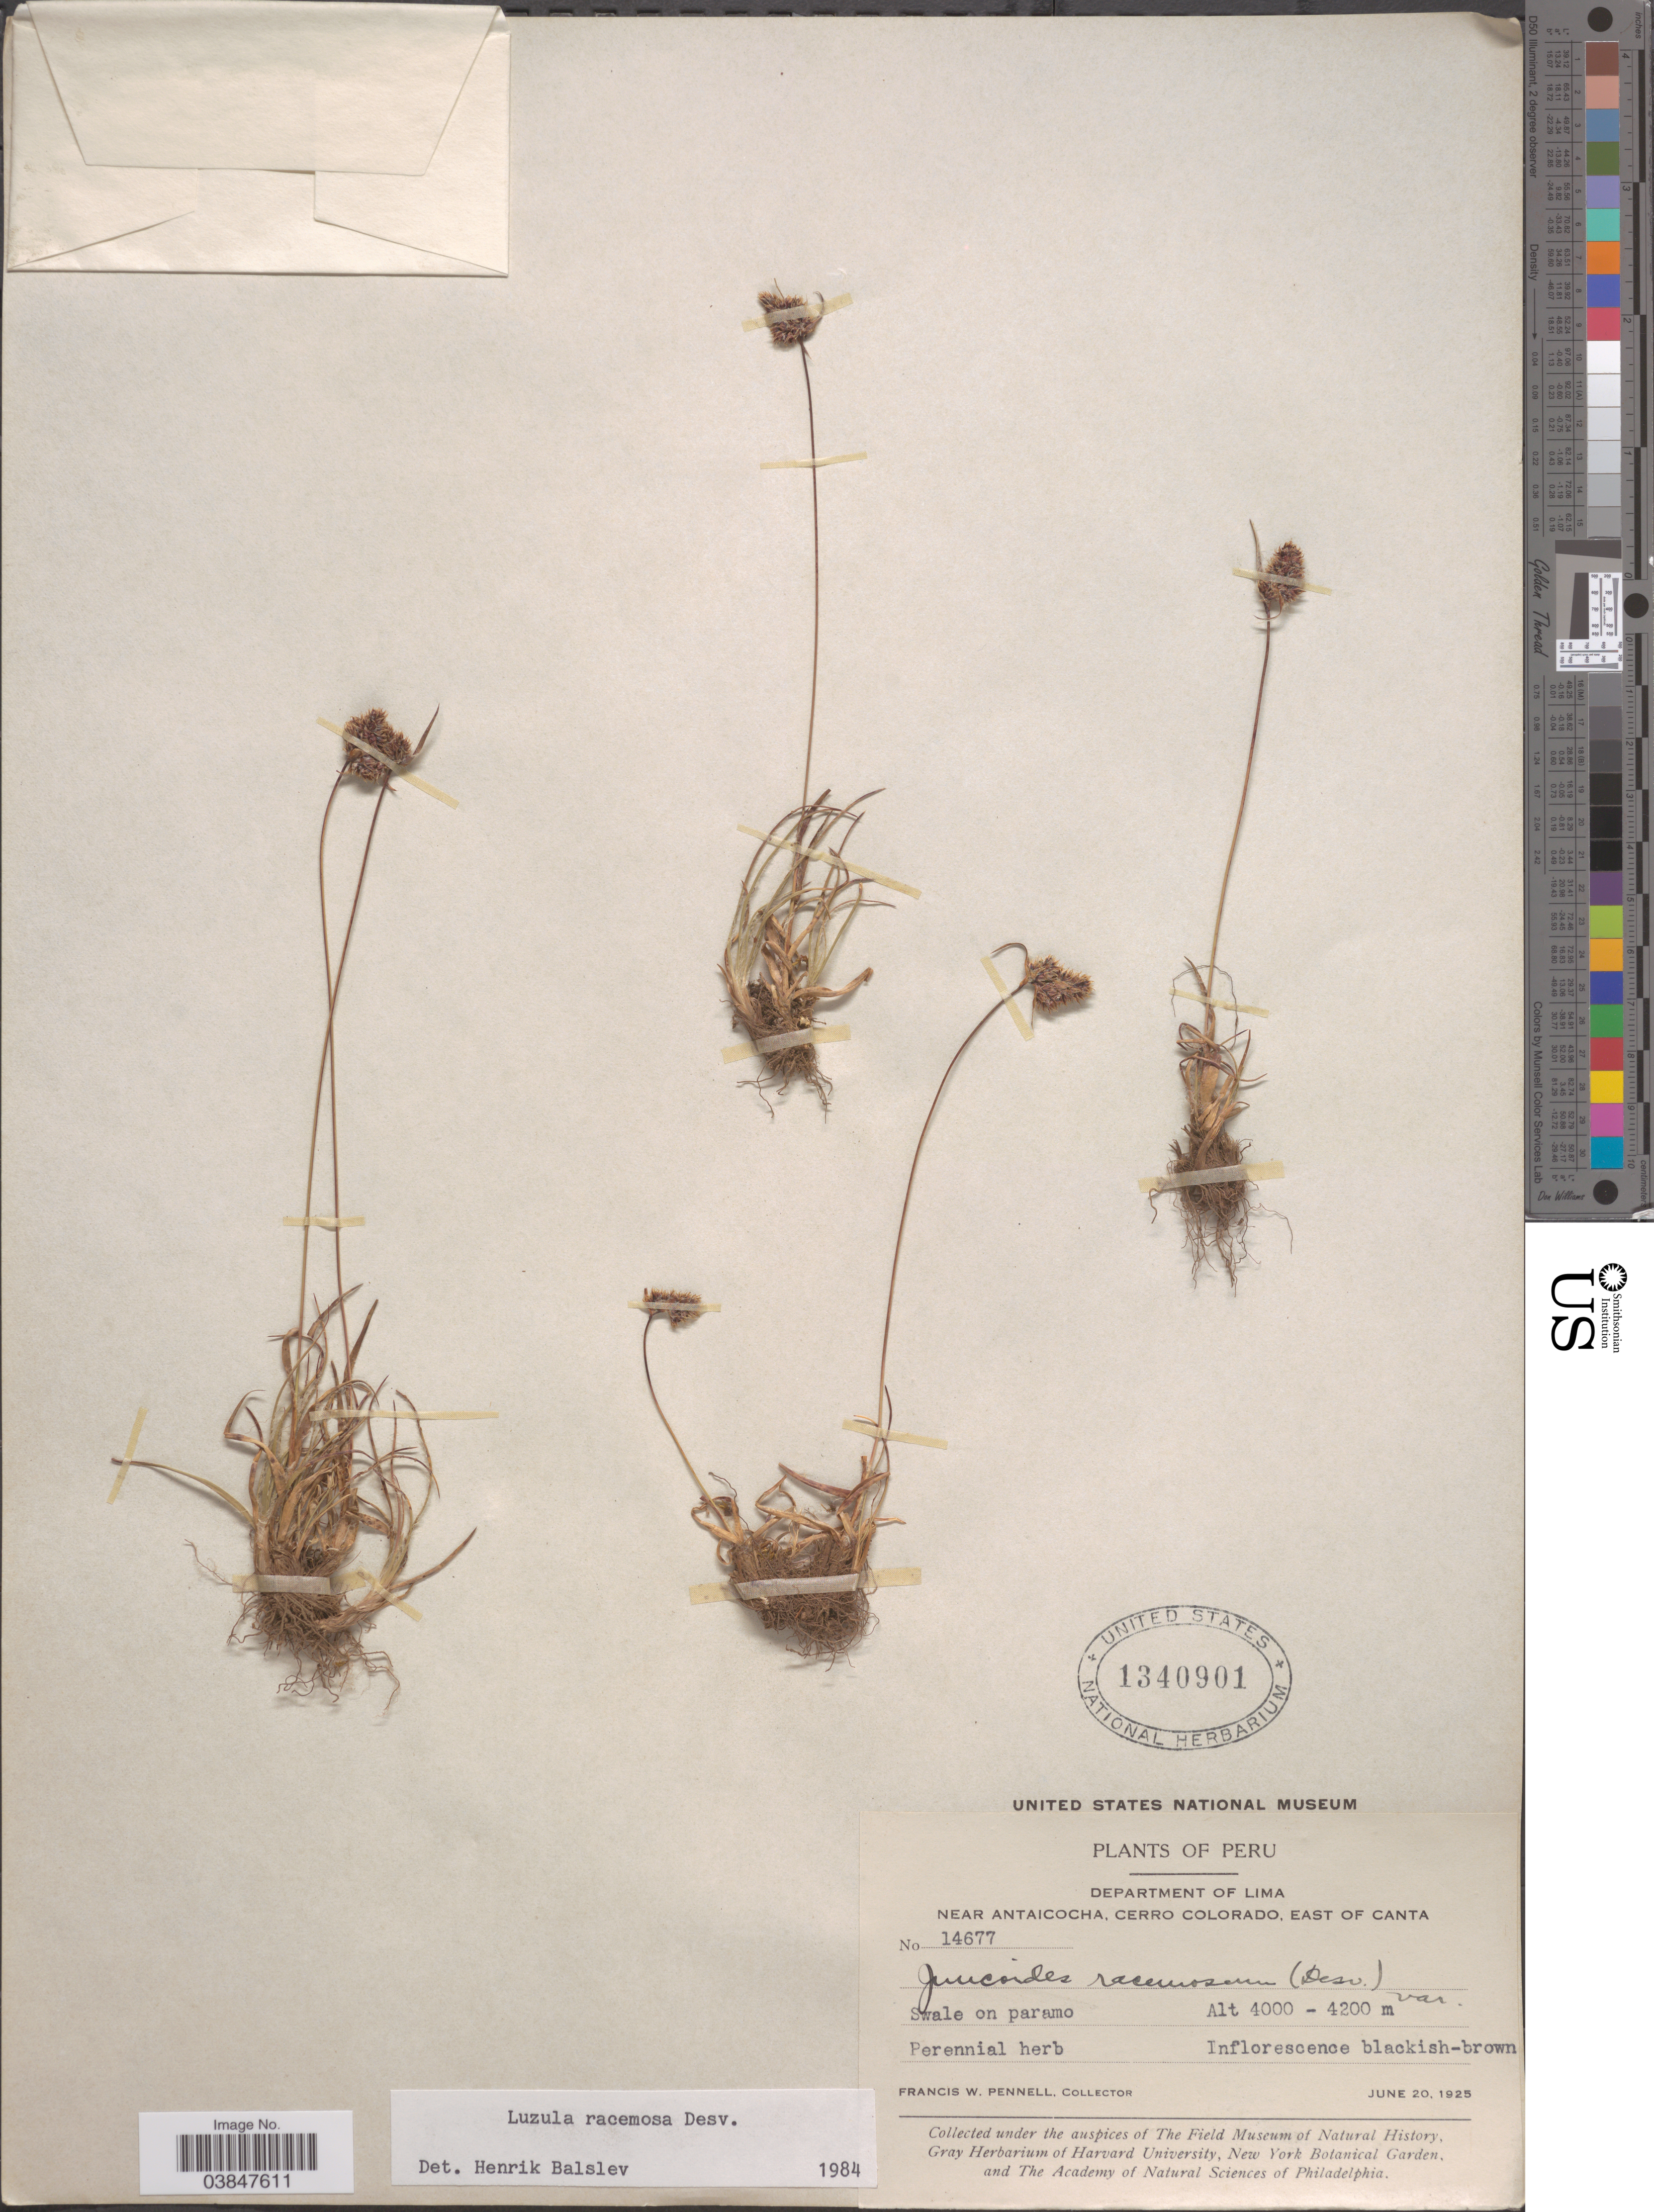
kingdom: Plantae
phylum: Tracheophyta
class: Liliopsida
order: Poales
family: Juncaceae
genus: Luzula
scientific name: Luzula racemosa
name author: Desv.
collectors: F. W. Pennell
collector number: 14677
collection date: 1925-06-20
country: Peru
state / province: Lima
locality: Department of Lima. Near Antaicocha, Cerro Colorado, East of Canta.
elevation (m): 4000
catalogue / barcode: US 1340901